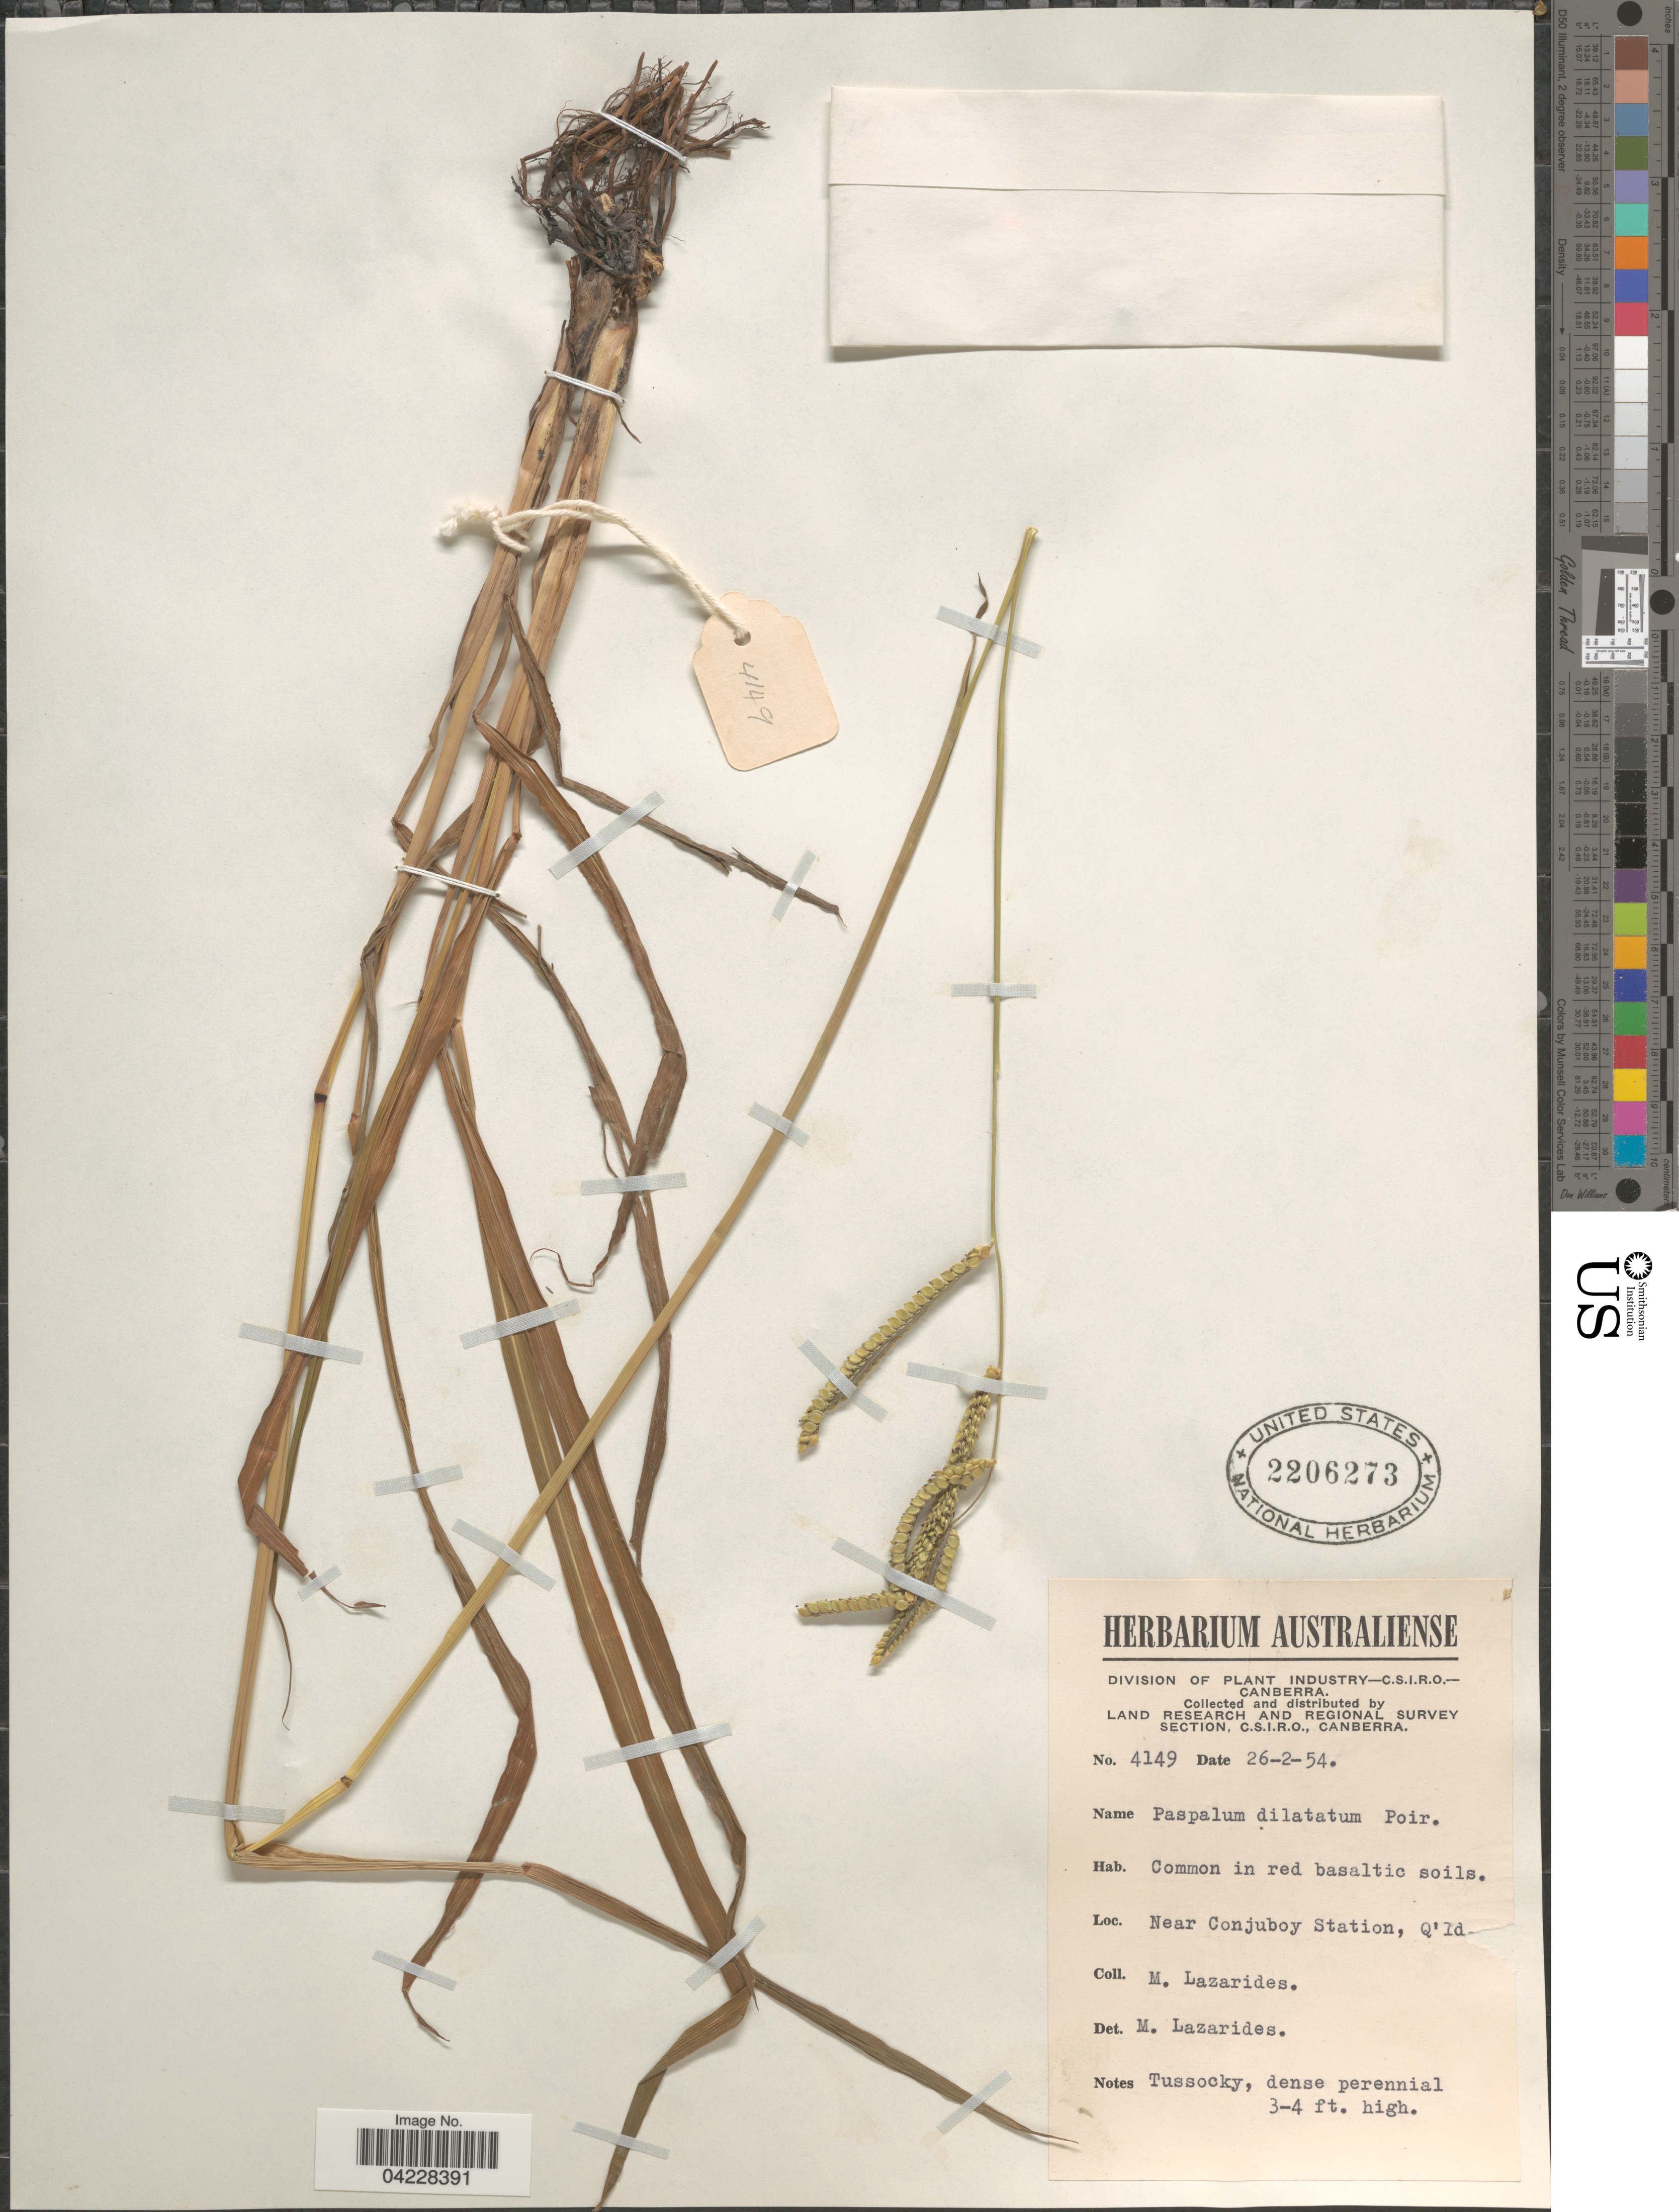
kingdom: Plantae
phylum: Tracheophyta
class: Liliopsida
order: Poales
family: Poaceae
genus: Paspalum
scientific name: Paspalum dilatatum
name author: Poir.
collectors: M. Lazarides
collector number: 4149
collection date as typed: Transcribed d/m/y: 26/2/54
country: Australia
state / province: Queensland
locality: Land Research and Regional Survey Section. Near Conjuboy Station, Q'ld.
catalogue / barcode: US 2206273